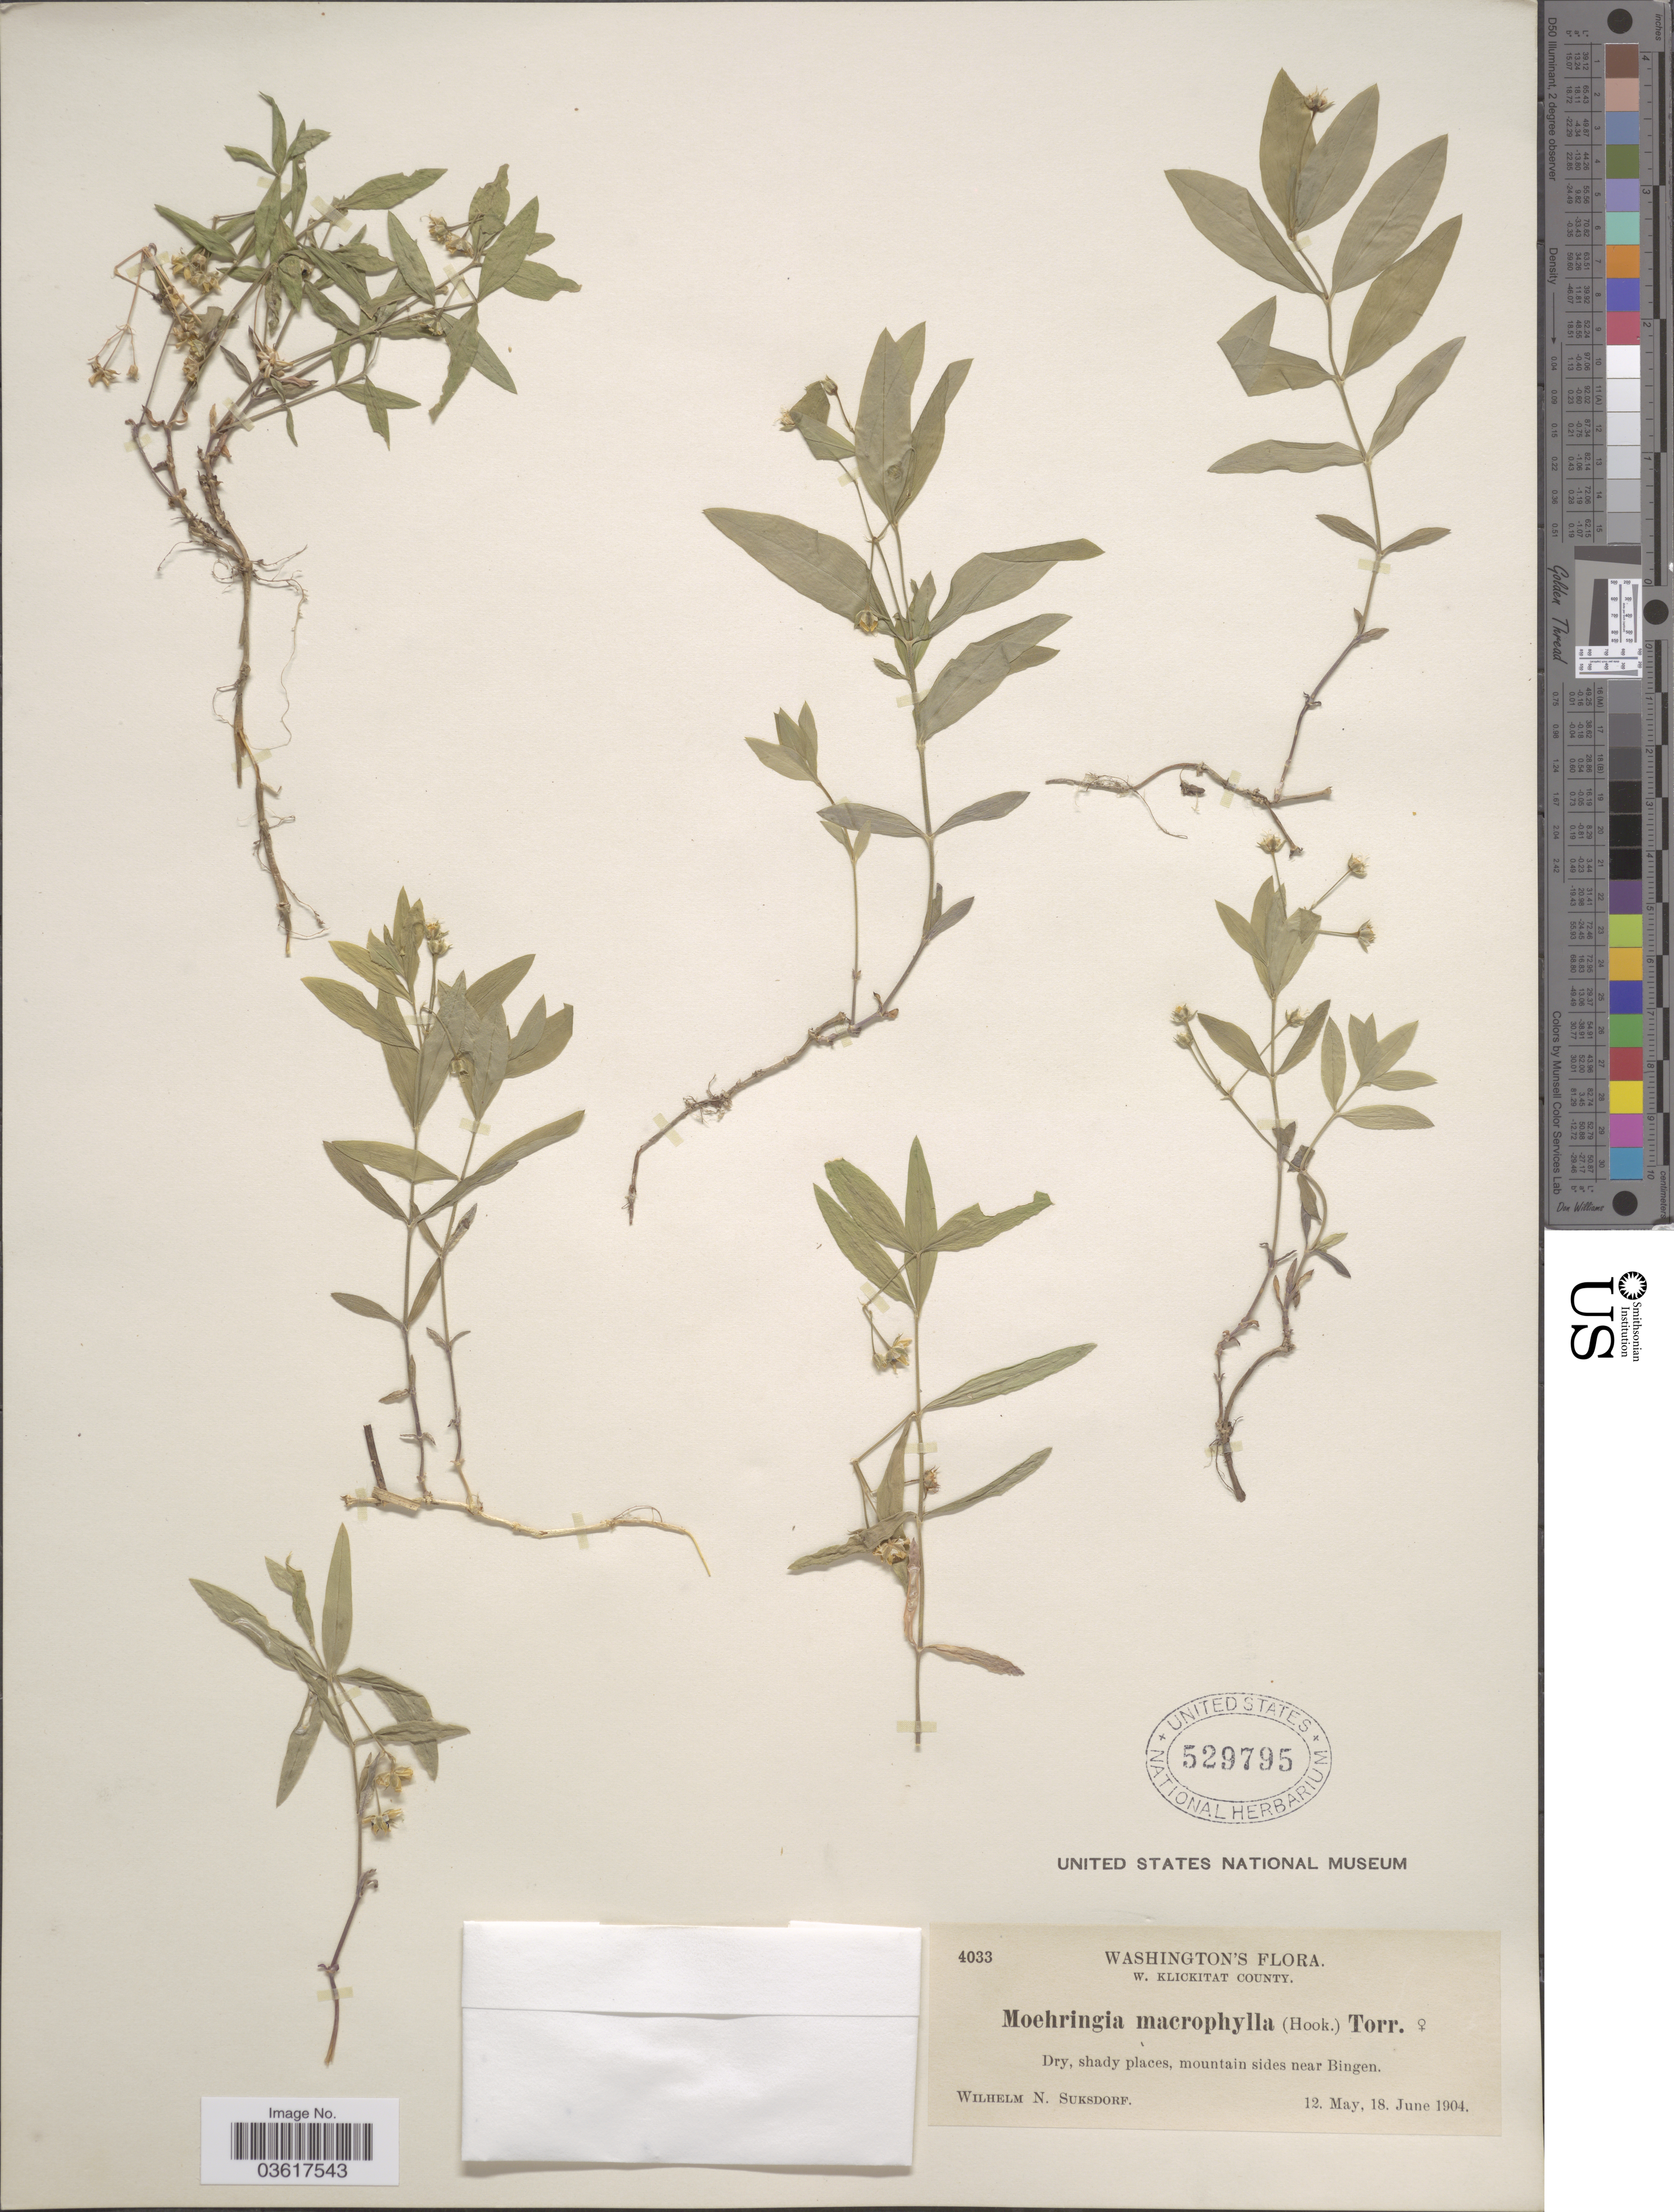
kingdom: Plantae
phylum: Tracheophyta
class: Magnoliopsida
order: Caryophyllales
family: Caryophyllaceae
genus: Moehringia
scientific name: Moehringia macrophylla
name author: (Hook.) Fenzl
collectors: W. N. Suksdorf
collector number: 4033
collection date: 1904-05-12/1904-06-18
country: United States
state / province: Washington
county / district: Klickitat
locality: W. Klickitat County. Dry, shady places, mountain sides near Bingen.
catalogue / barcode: US 529795